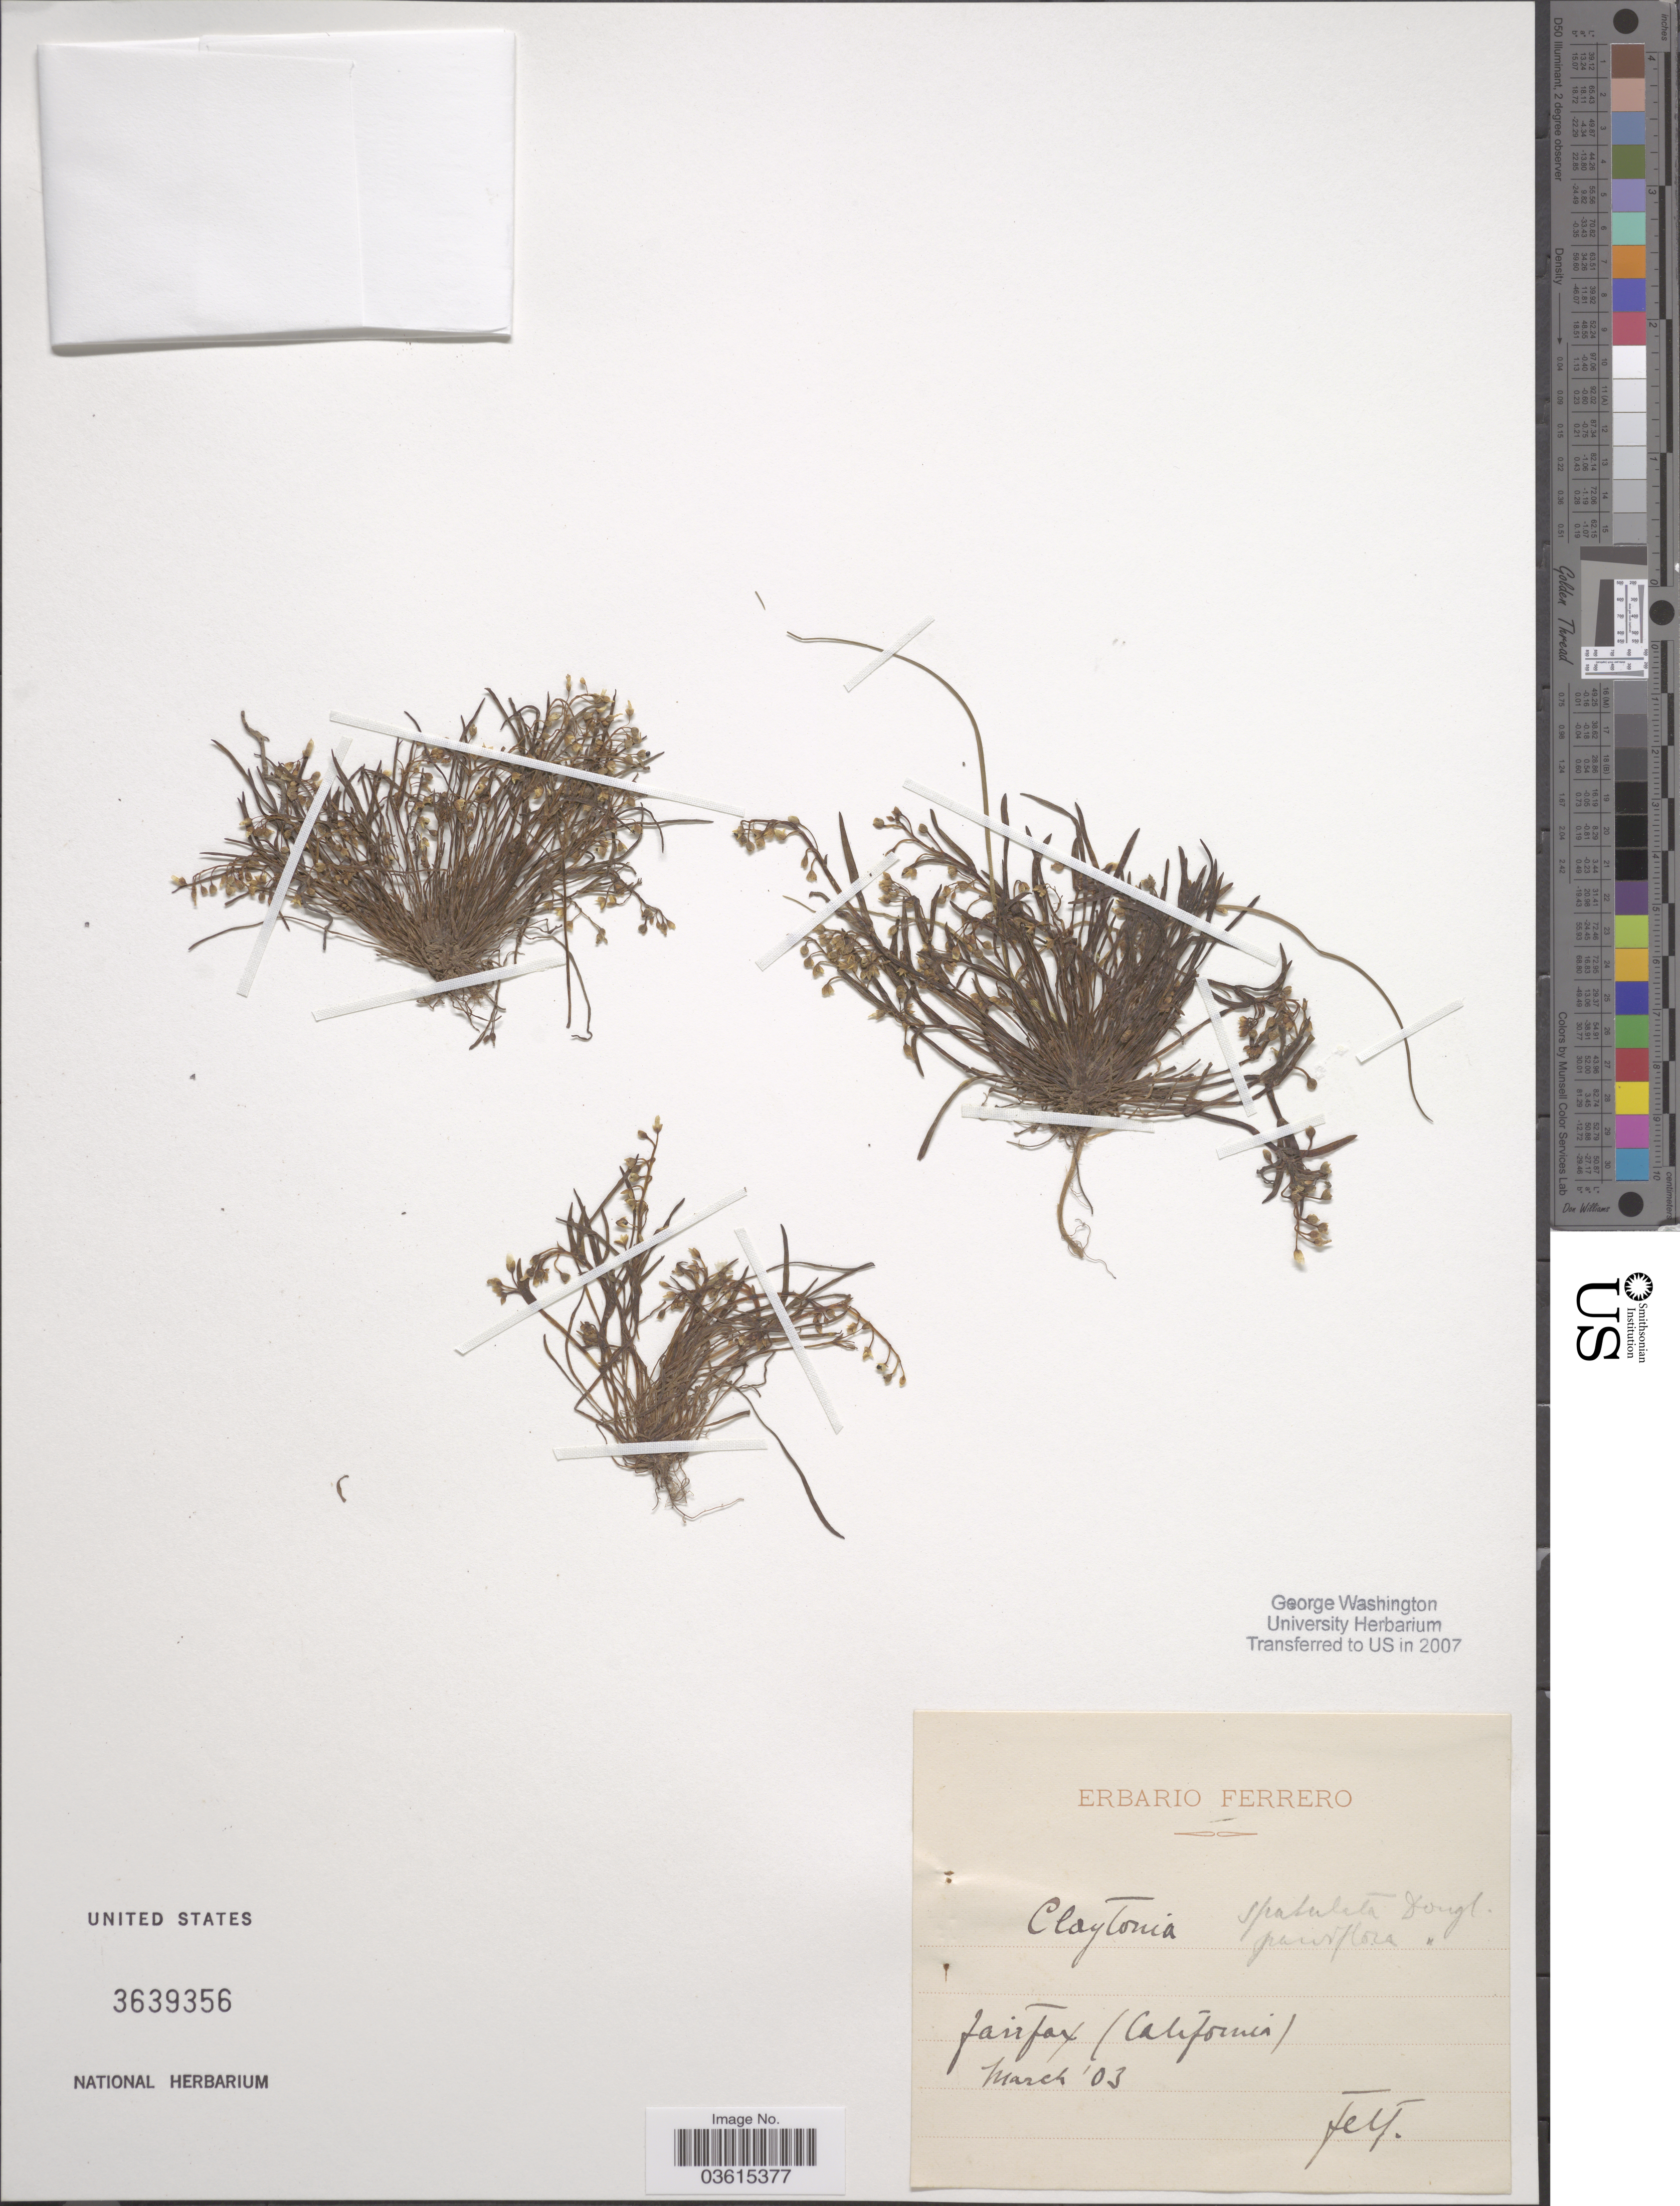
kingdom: Plantae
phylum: Tracheophyta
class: Magnoliopsida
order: Caryophyllales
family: Montiaceae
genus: Claytonia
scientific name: Claytonia sp.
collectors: F. Ferrero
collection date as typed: Transcribed d/m/y: /3/3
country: United States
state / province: California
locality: Fairfax.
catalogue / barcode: US 3639356